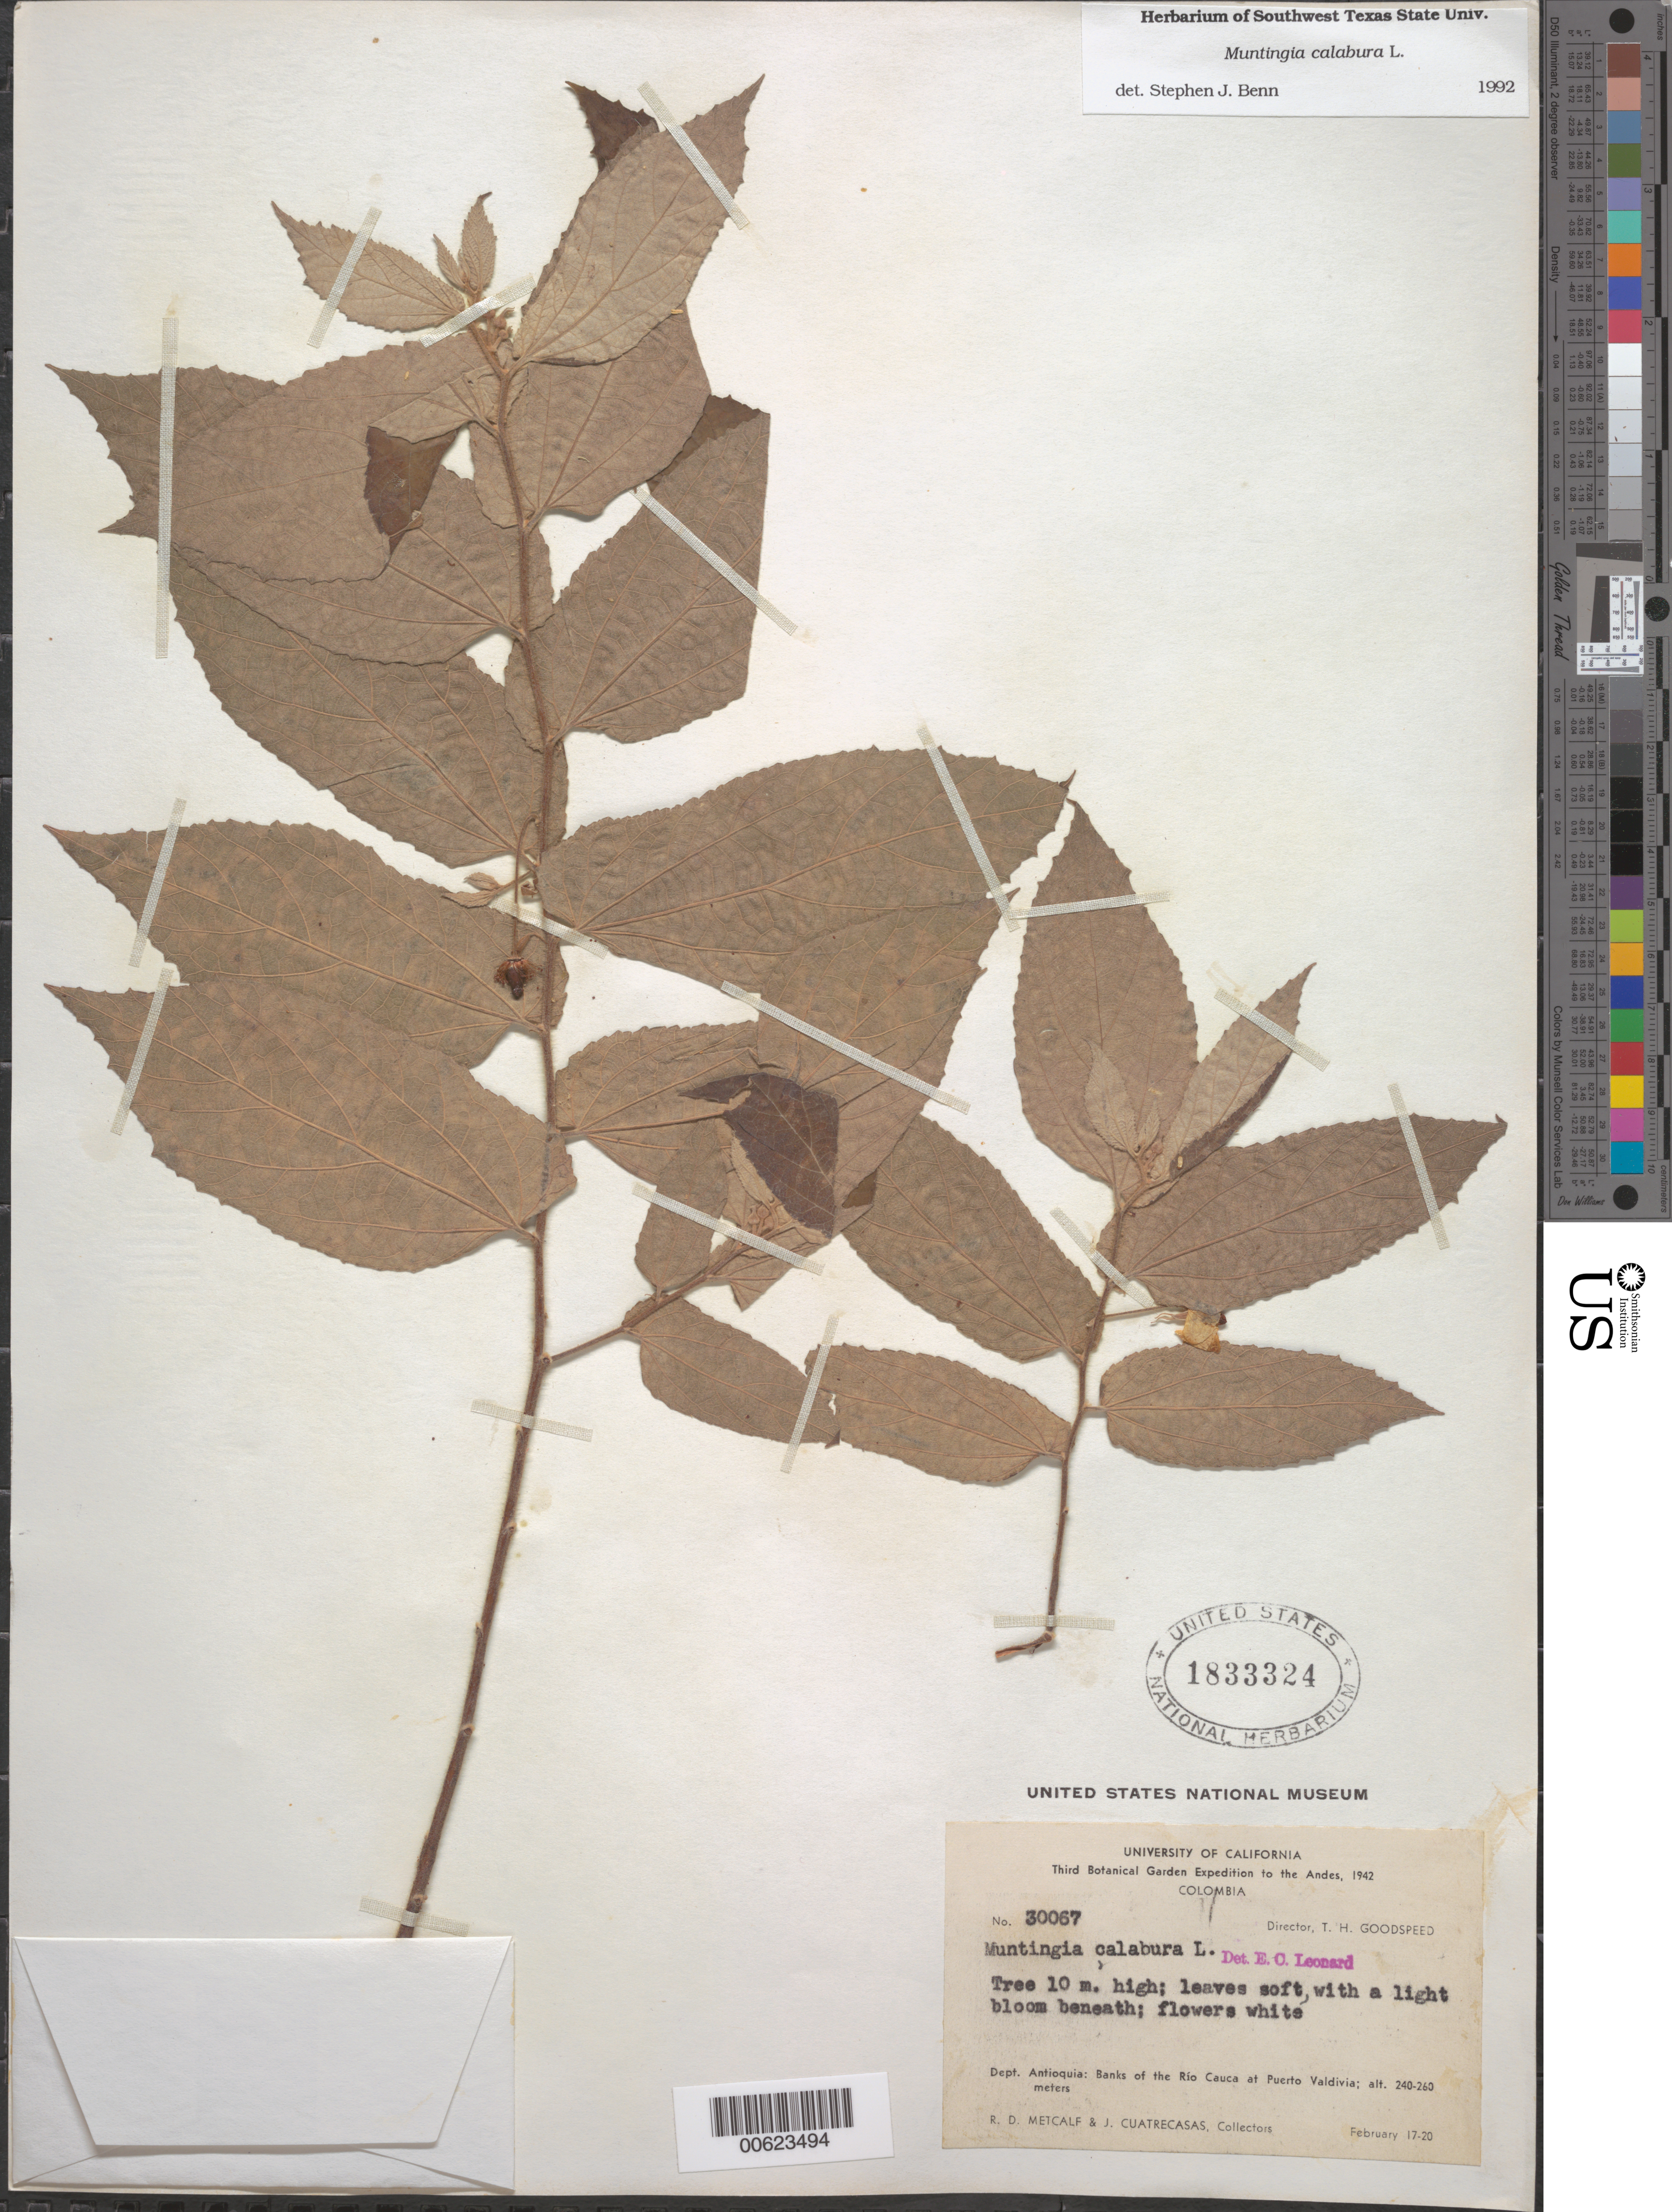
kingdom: Plantae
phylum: Tracheophyta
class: Magnoliopsida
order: Malvales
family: Muntingiaceae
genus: Muntingia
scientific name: Muntingia calabura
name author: L.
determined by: Benn, S. J.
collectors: R. D. Metcalf & J. Cuatrecasas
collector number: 30067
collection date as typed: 17 Feb 1942 to 20 Feb 1942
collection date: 1942-02-17/1942-02-20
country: Colombia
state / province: Antioquia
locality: Banks of the Rio Cauca at Puerto Valdivia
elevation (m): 240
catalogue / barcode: US 1833324